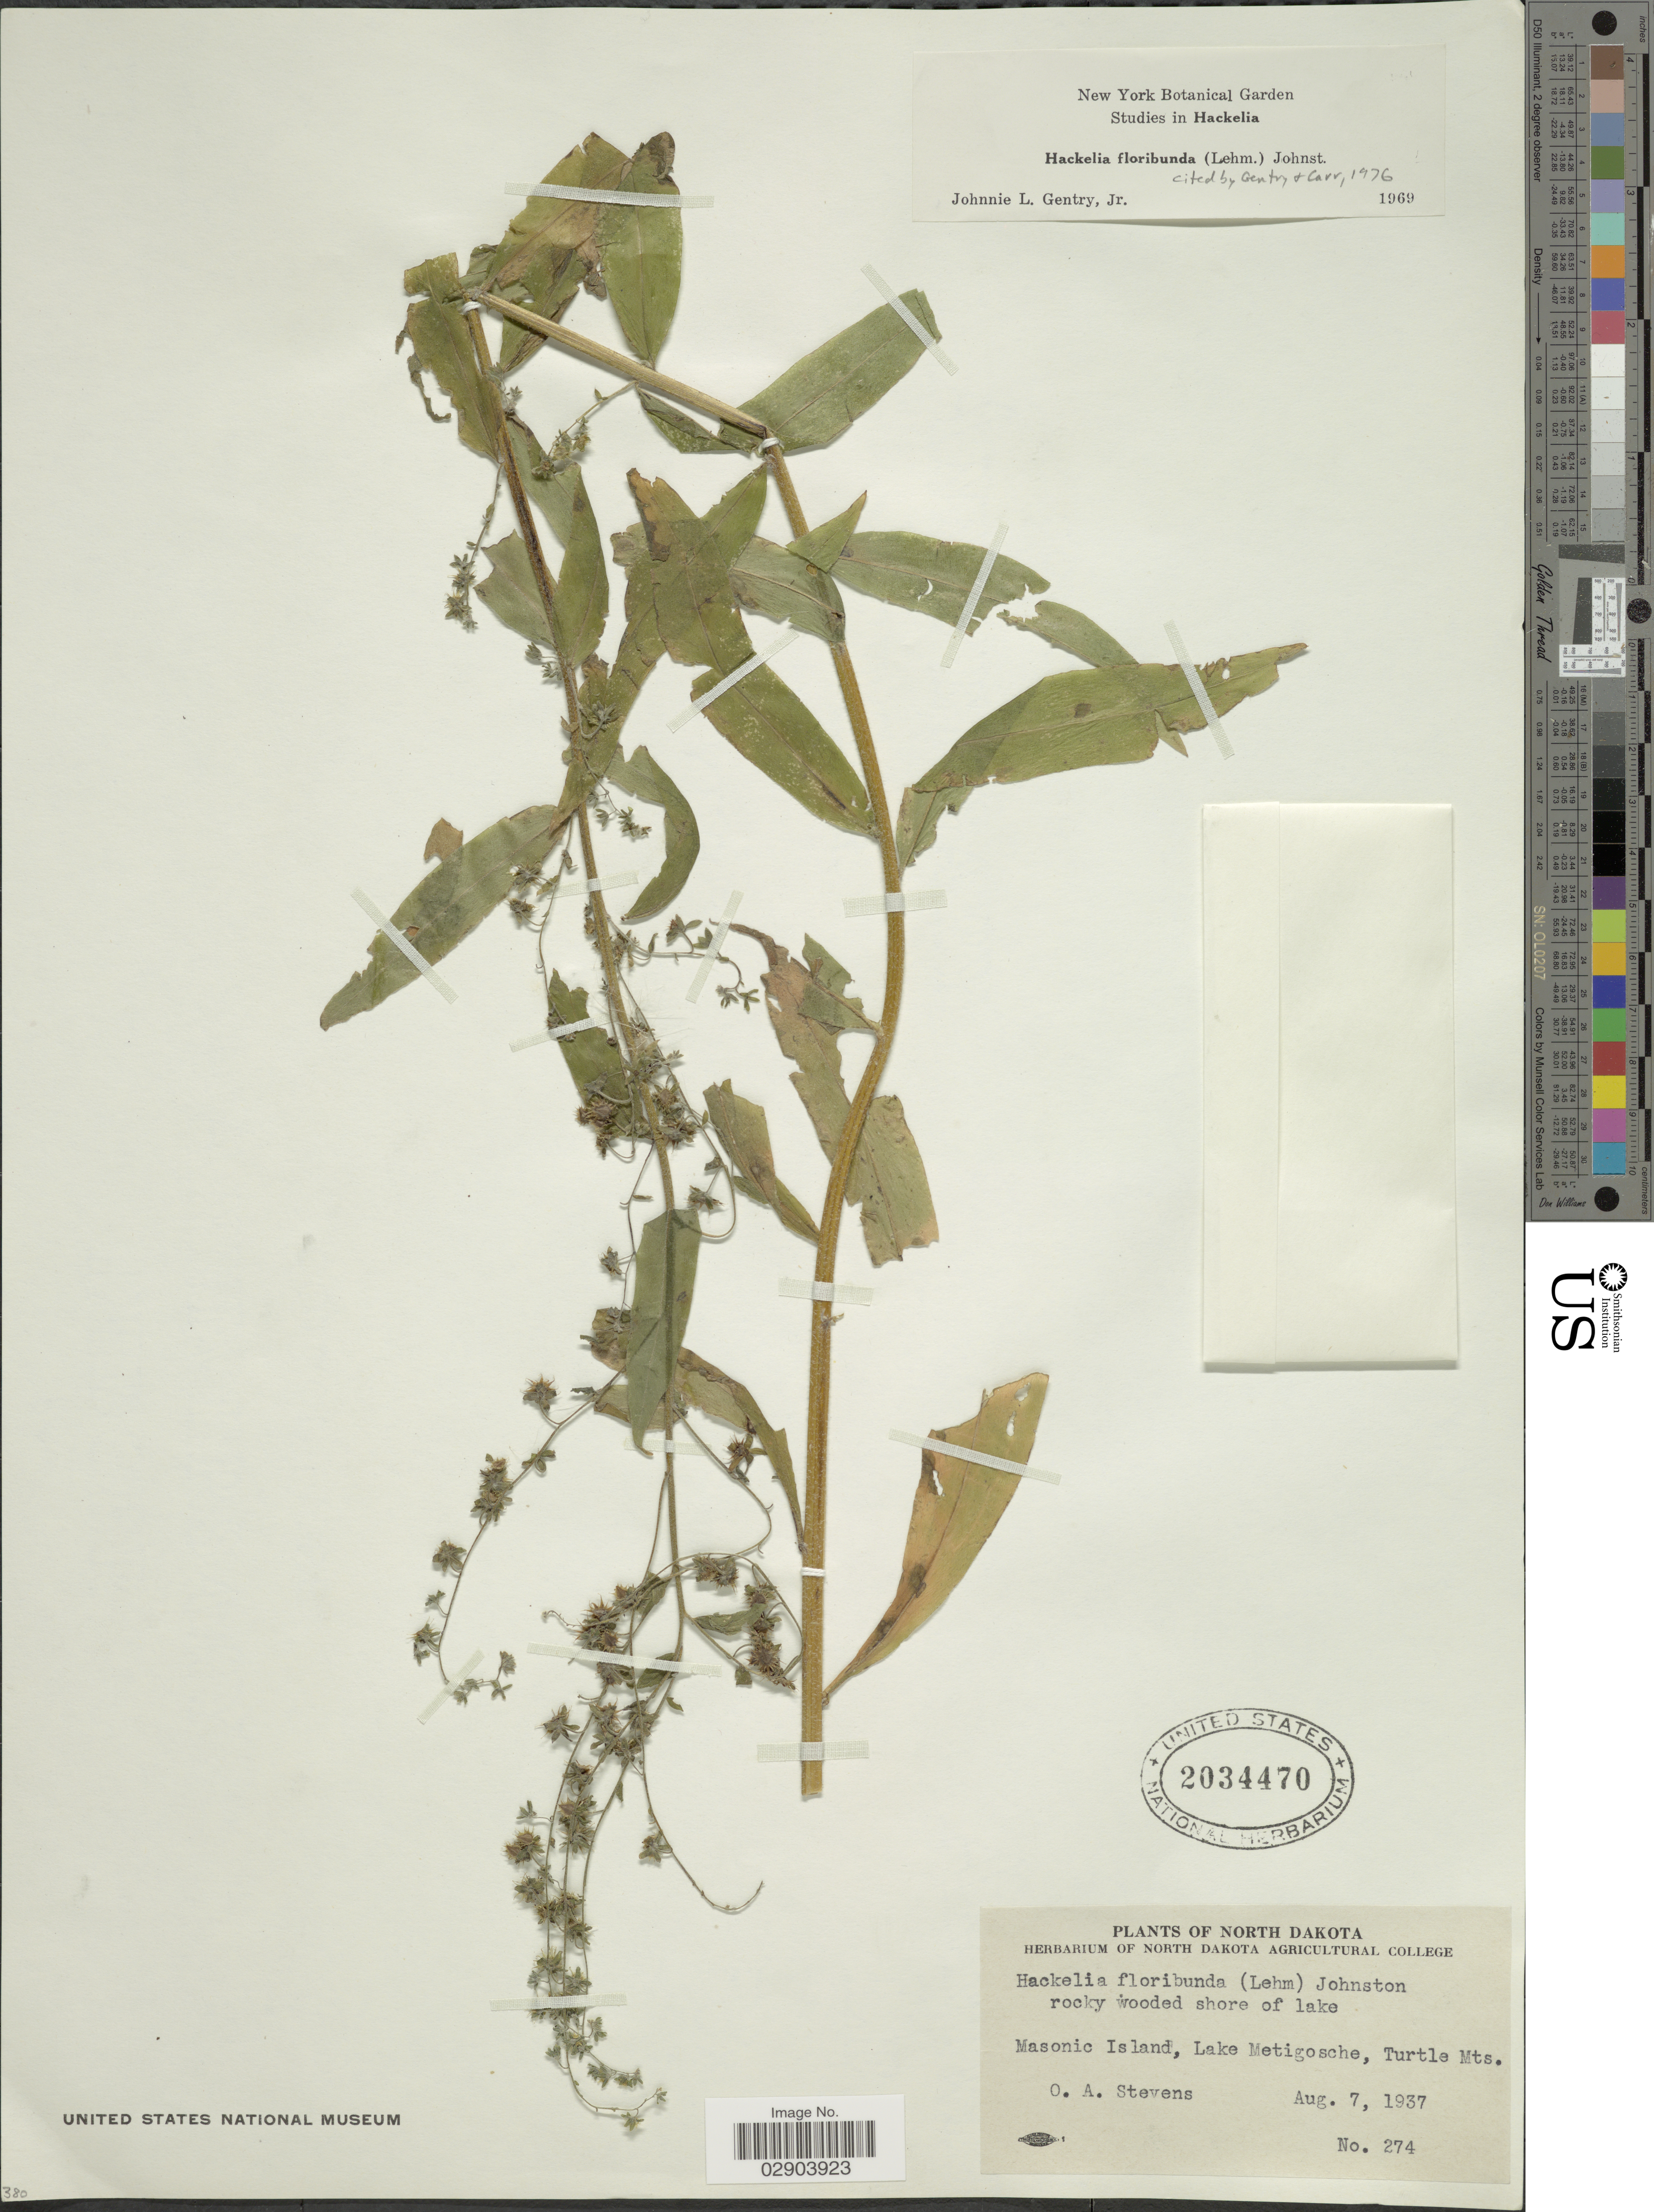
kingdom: Plantae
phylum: Tracheophyta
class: Magnoliopsida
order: Boraginales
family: Boraginaceae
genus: Hackelia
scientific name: Hackelia floribunda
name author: (Lehm.) I.M. Johnst.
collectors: O. A. Stevens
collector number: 274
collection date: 1937-08-07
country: United States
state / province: North Dakota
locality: Masonic Island, Lake Metigosche, Turtle Mts.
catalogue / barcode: US 2034470